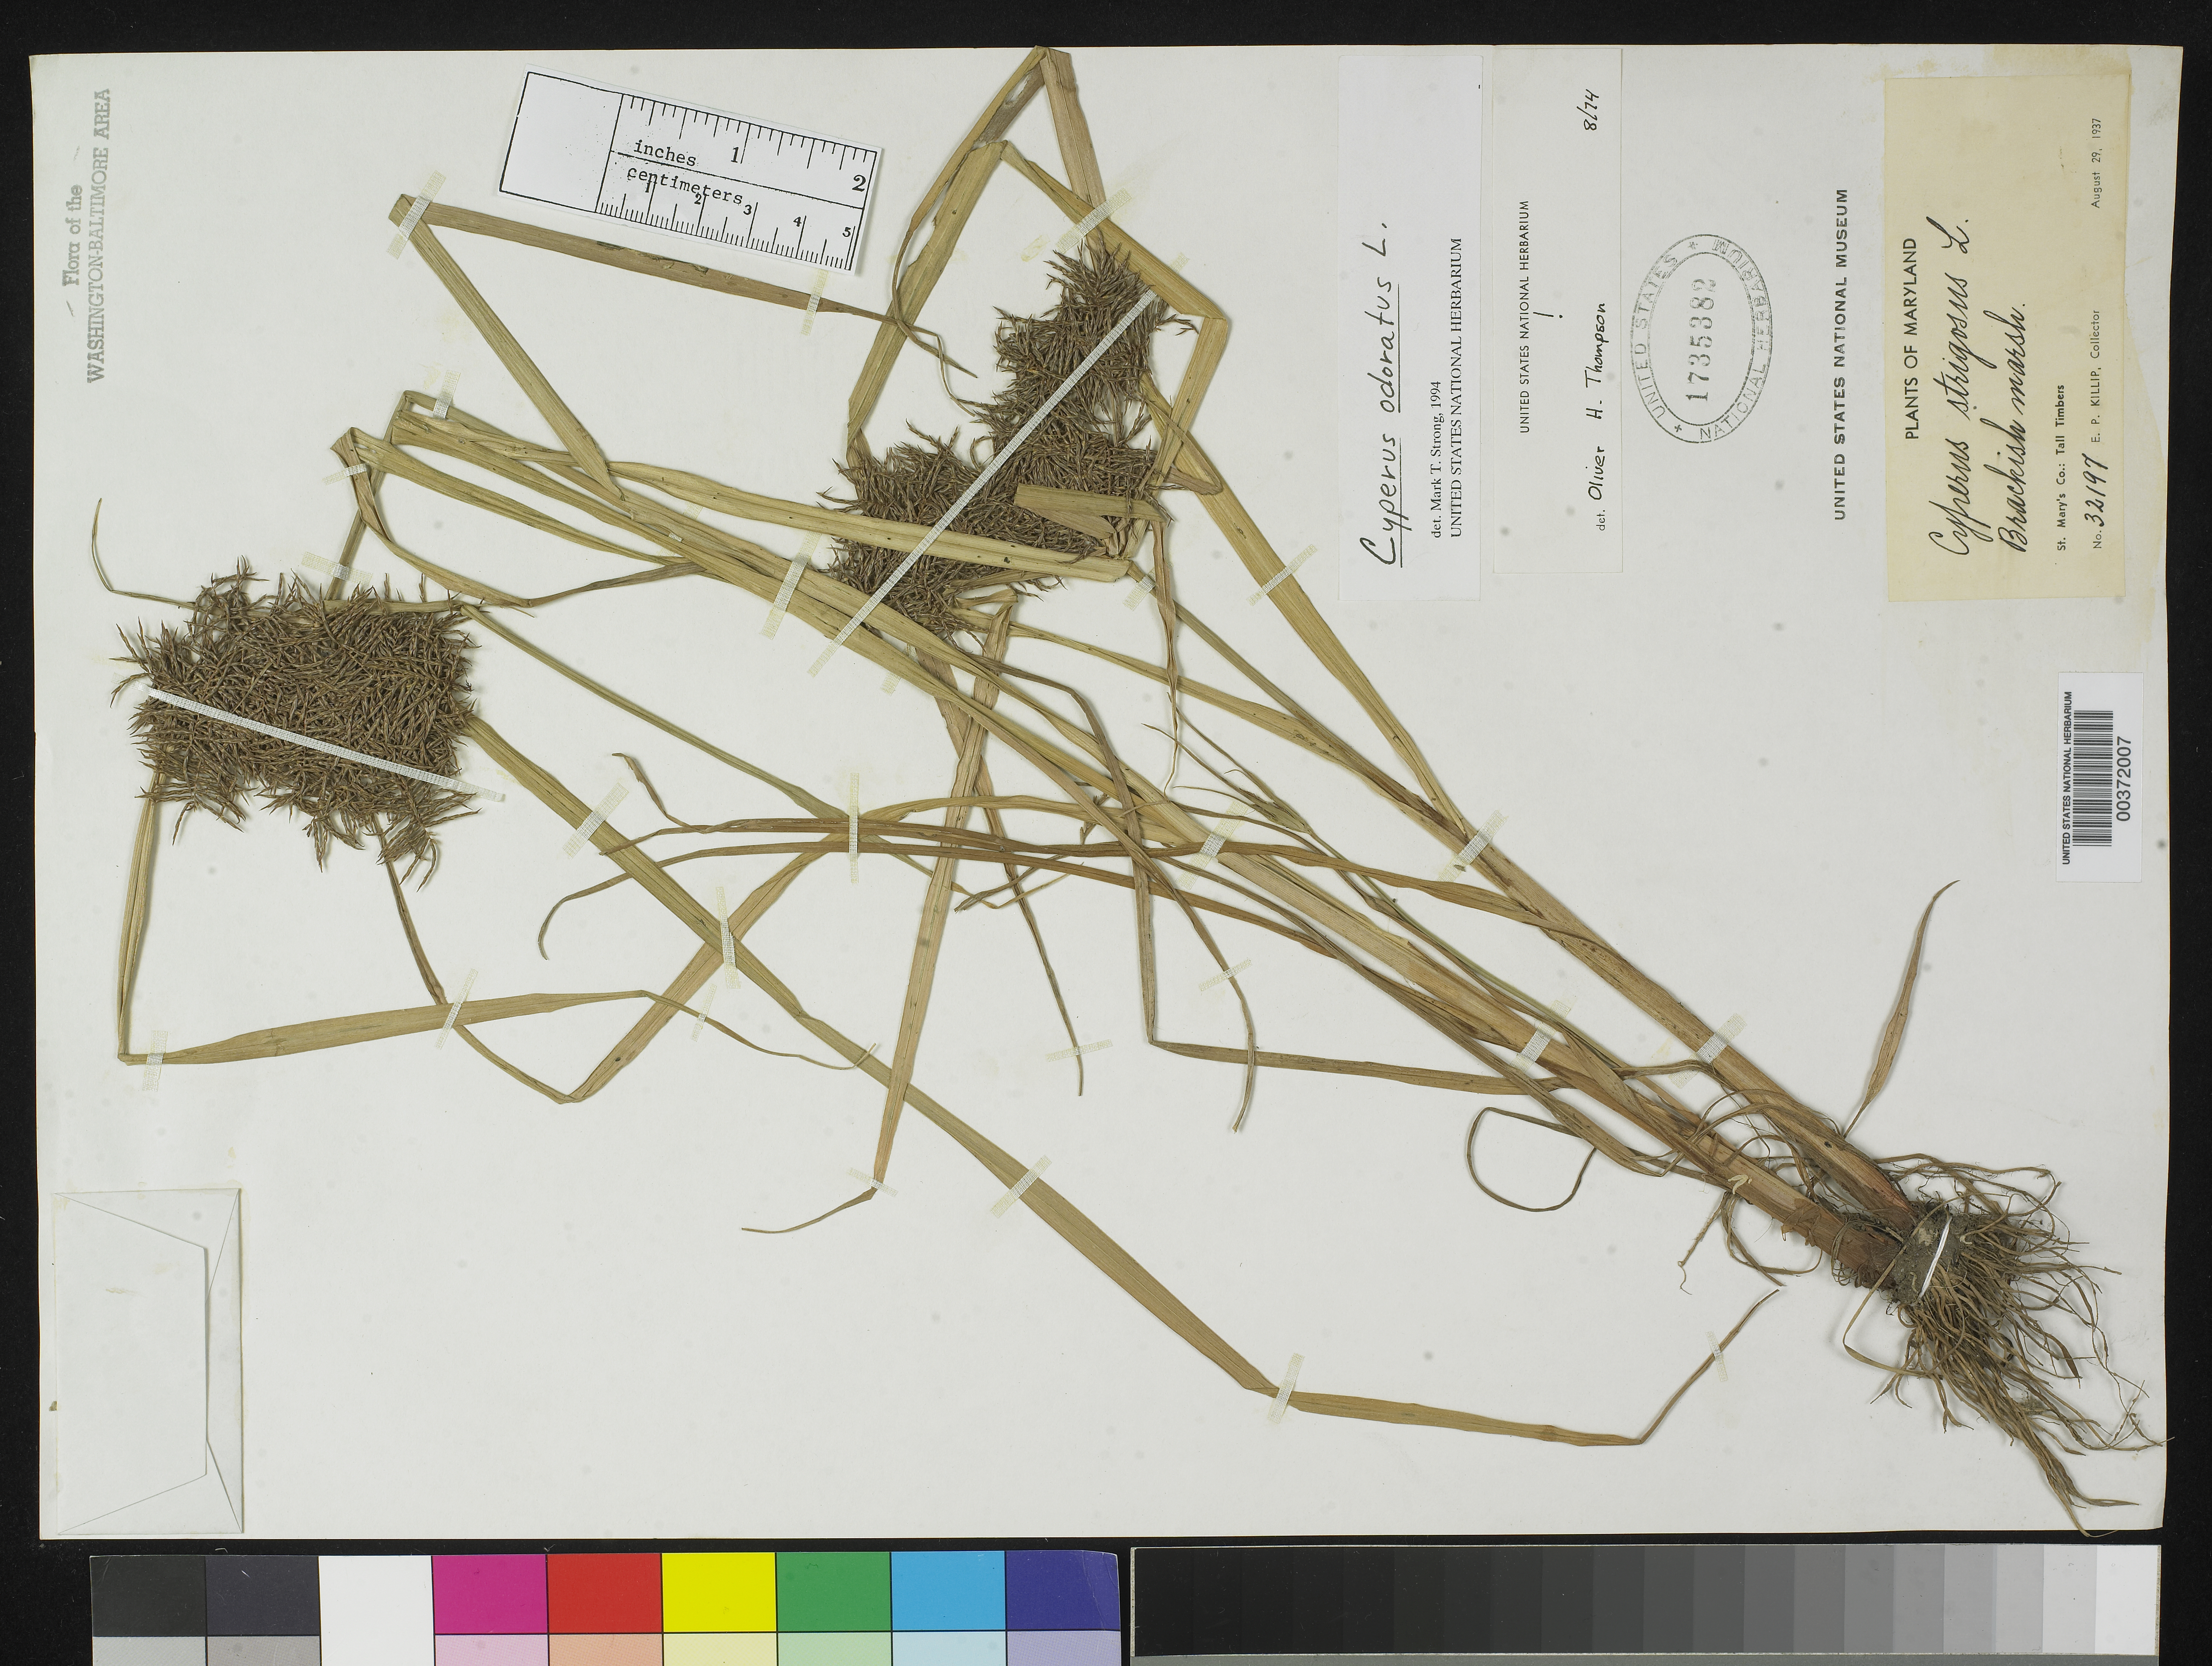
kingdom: Plantae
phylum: Tracheophyta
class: Liliopsida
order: Poales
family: Cyperaceae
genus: Cyperus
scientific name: Cyperus odoratus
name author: L.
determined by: Strong, M. T., (US), Smithsonian Institution - National Museum of Natural History (UNITED STATES)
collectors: E. P. Killip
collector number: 32197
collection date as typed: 29 Aug 1937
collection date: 1937-08-29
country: United States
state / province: Maryland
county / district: St. Mary's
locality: Tall Timbers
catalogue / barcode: US 1735382